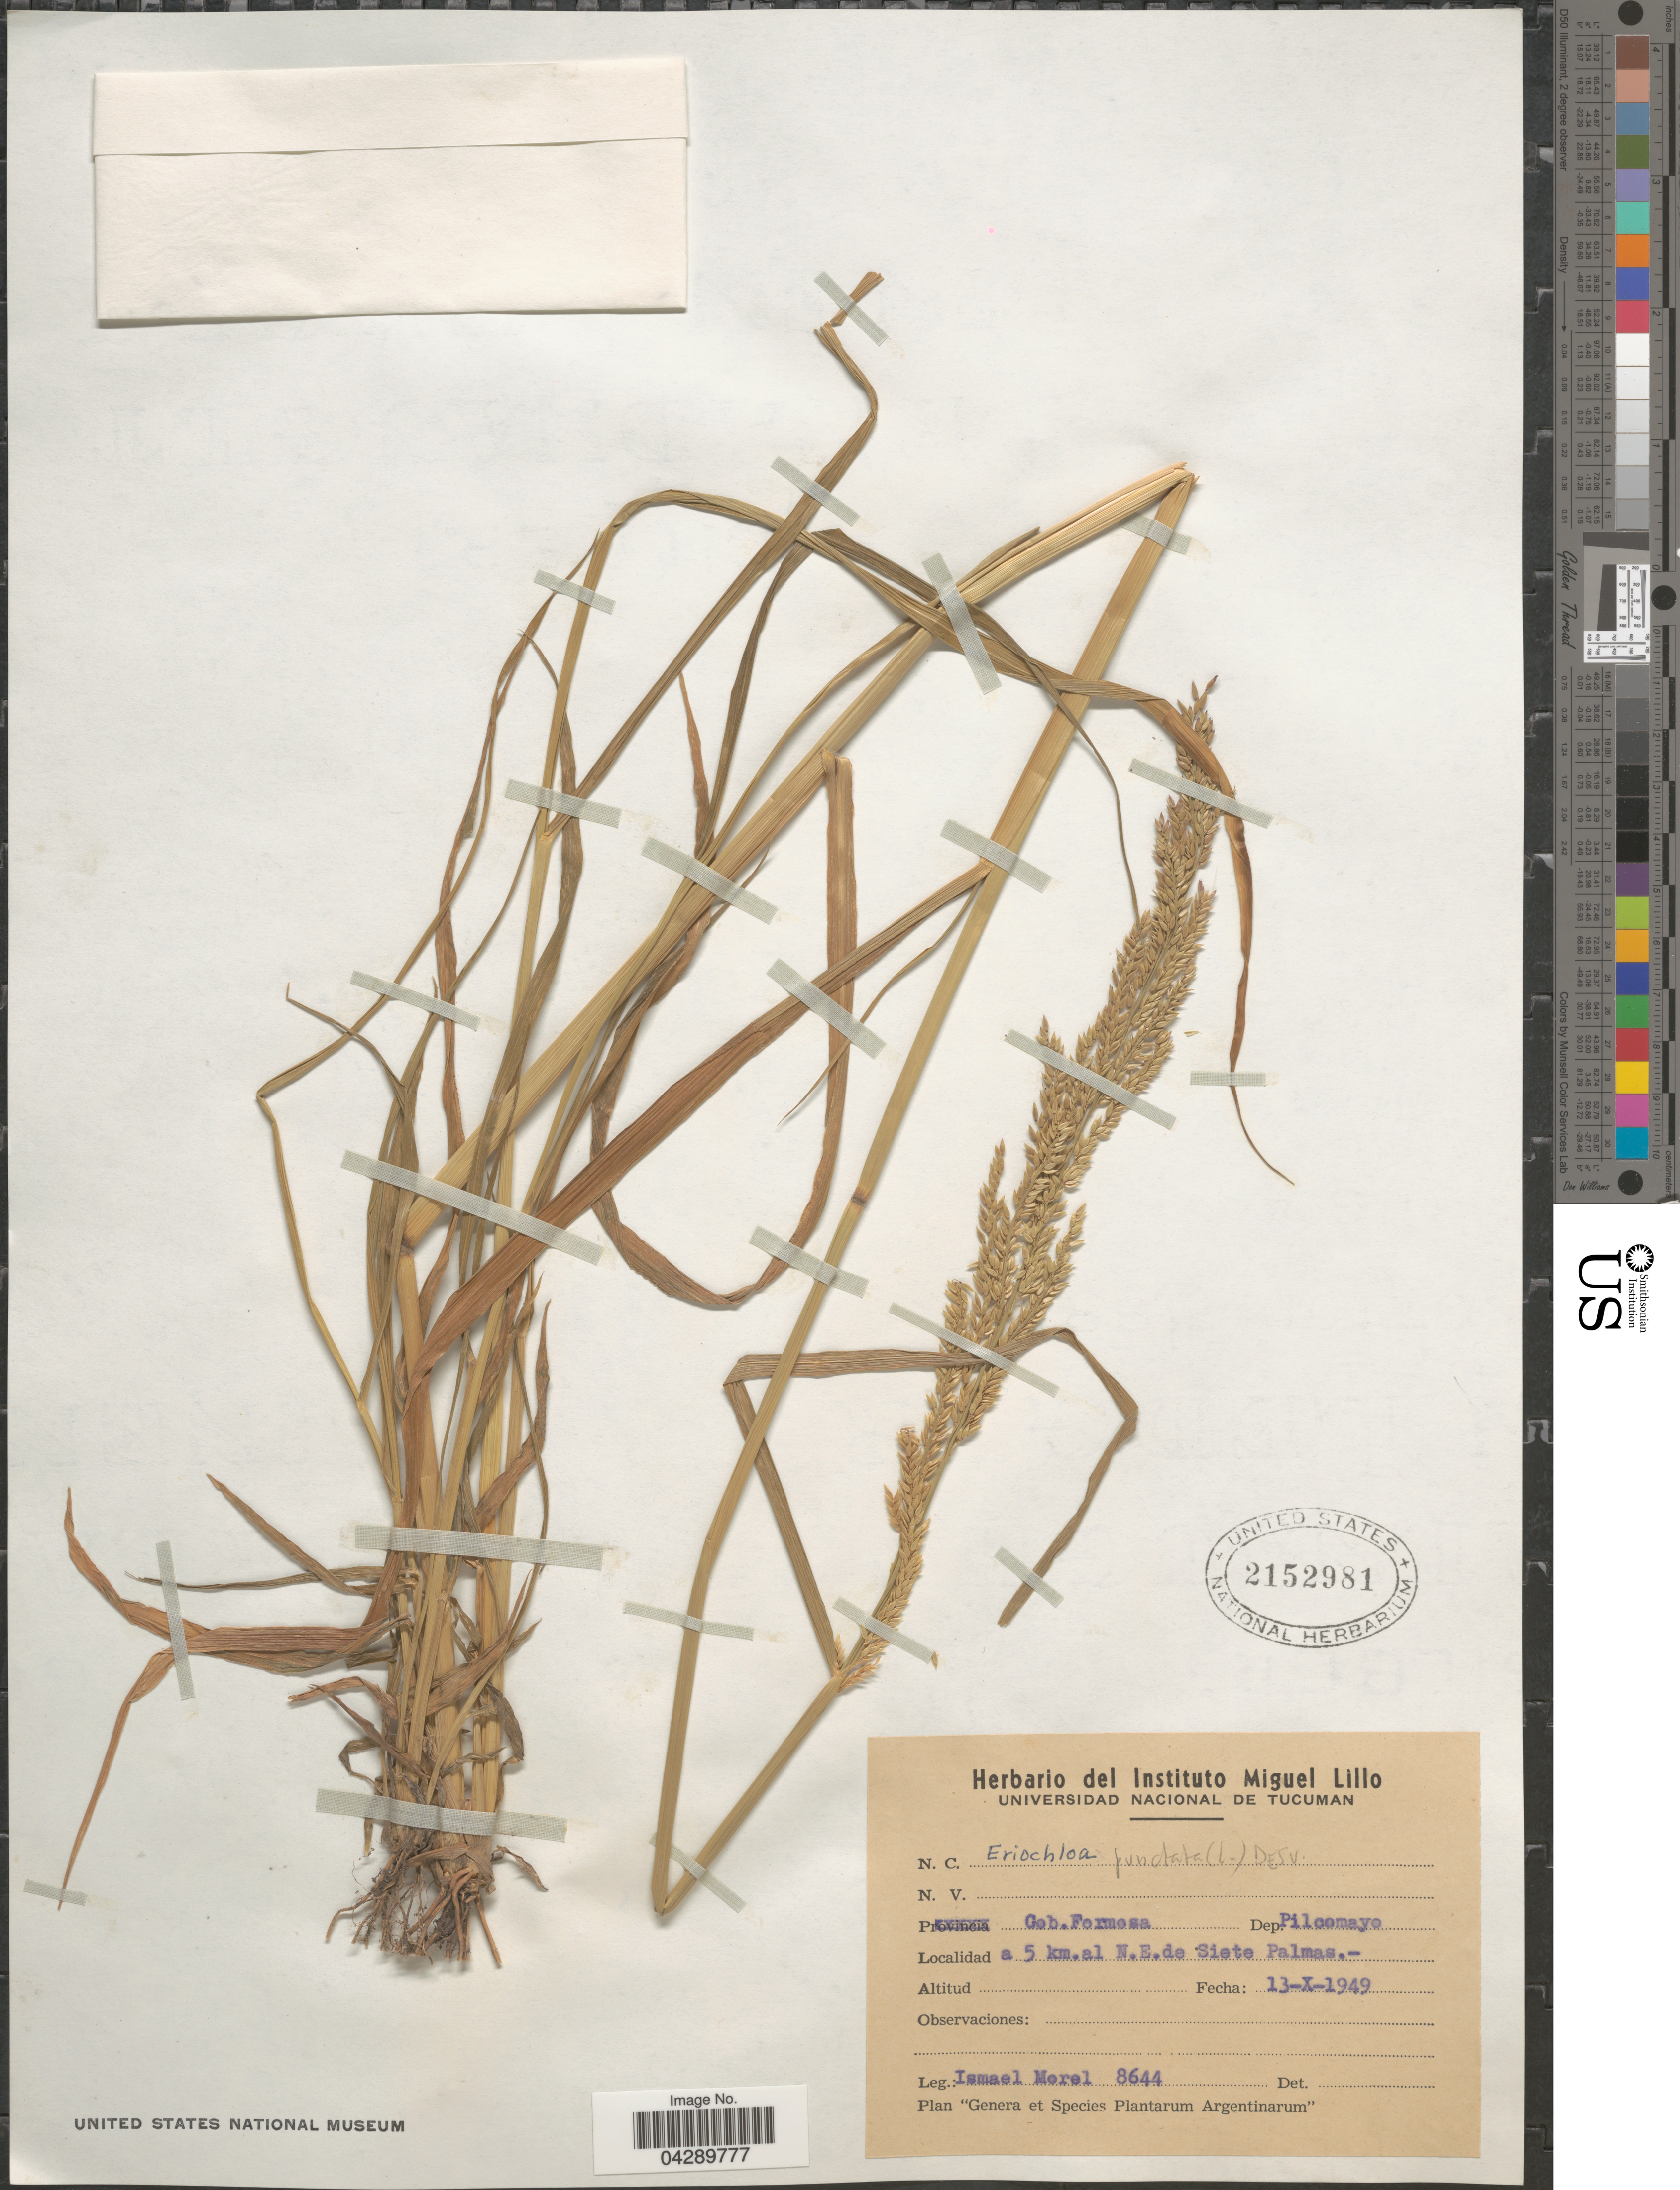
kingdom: Plantae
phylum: Tracheophyta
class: Liliopsida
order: Poales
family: Poaceae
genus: Eriochloa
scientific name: Eriochloa sp.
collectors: I. Morel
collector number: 8644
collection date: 1949-10-13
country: Argentina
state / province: Formosa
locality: Gob. Formosa. Dep. Pilcomayo. A 5 km. al N.E. de Siete Palmas.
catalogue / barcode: US 2152981